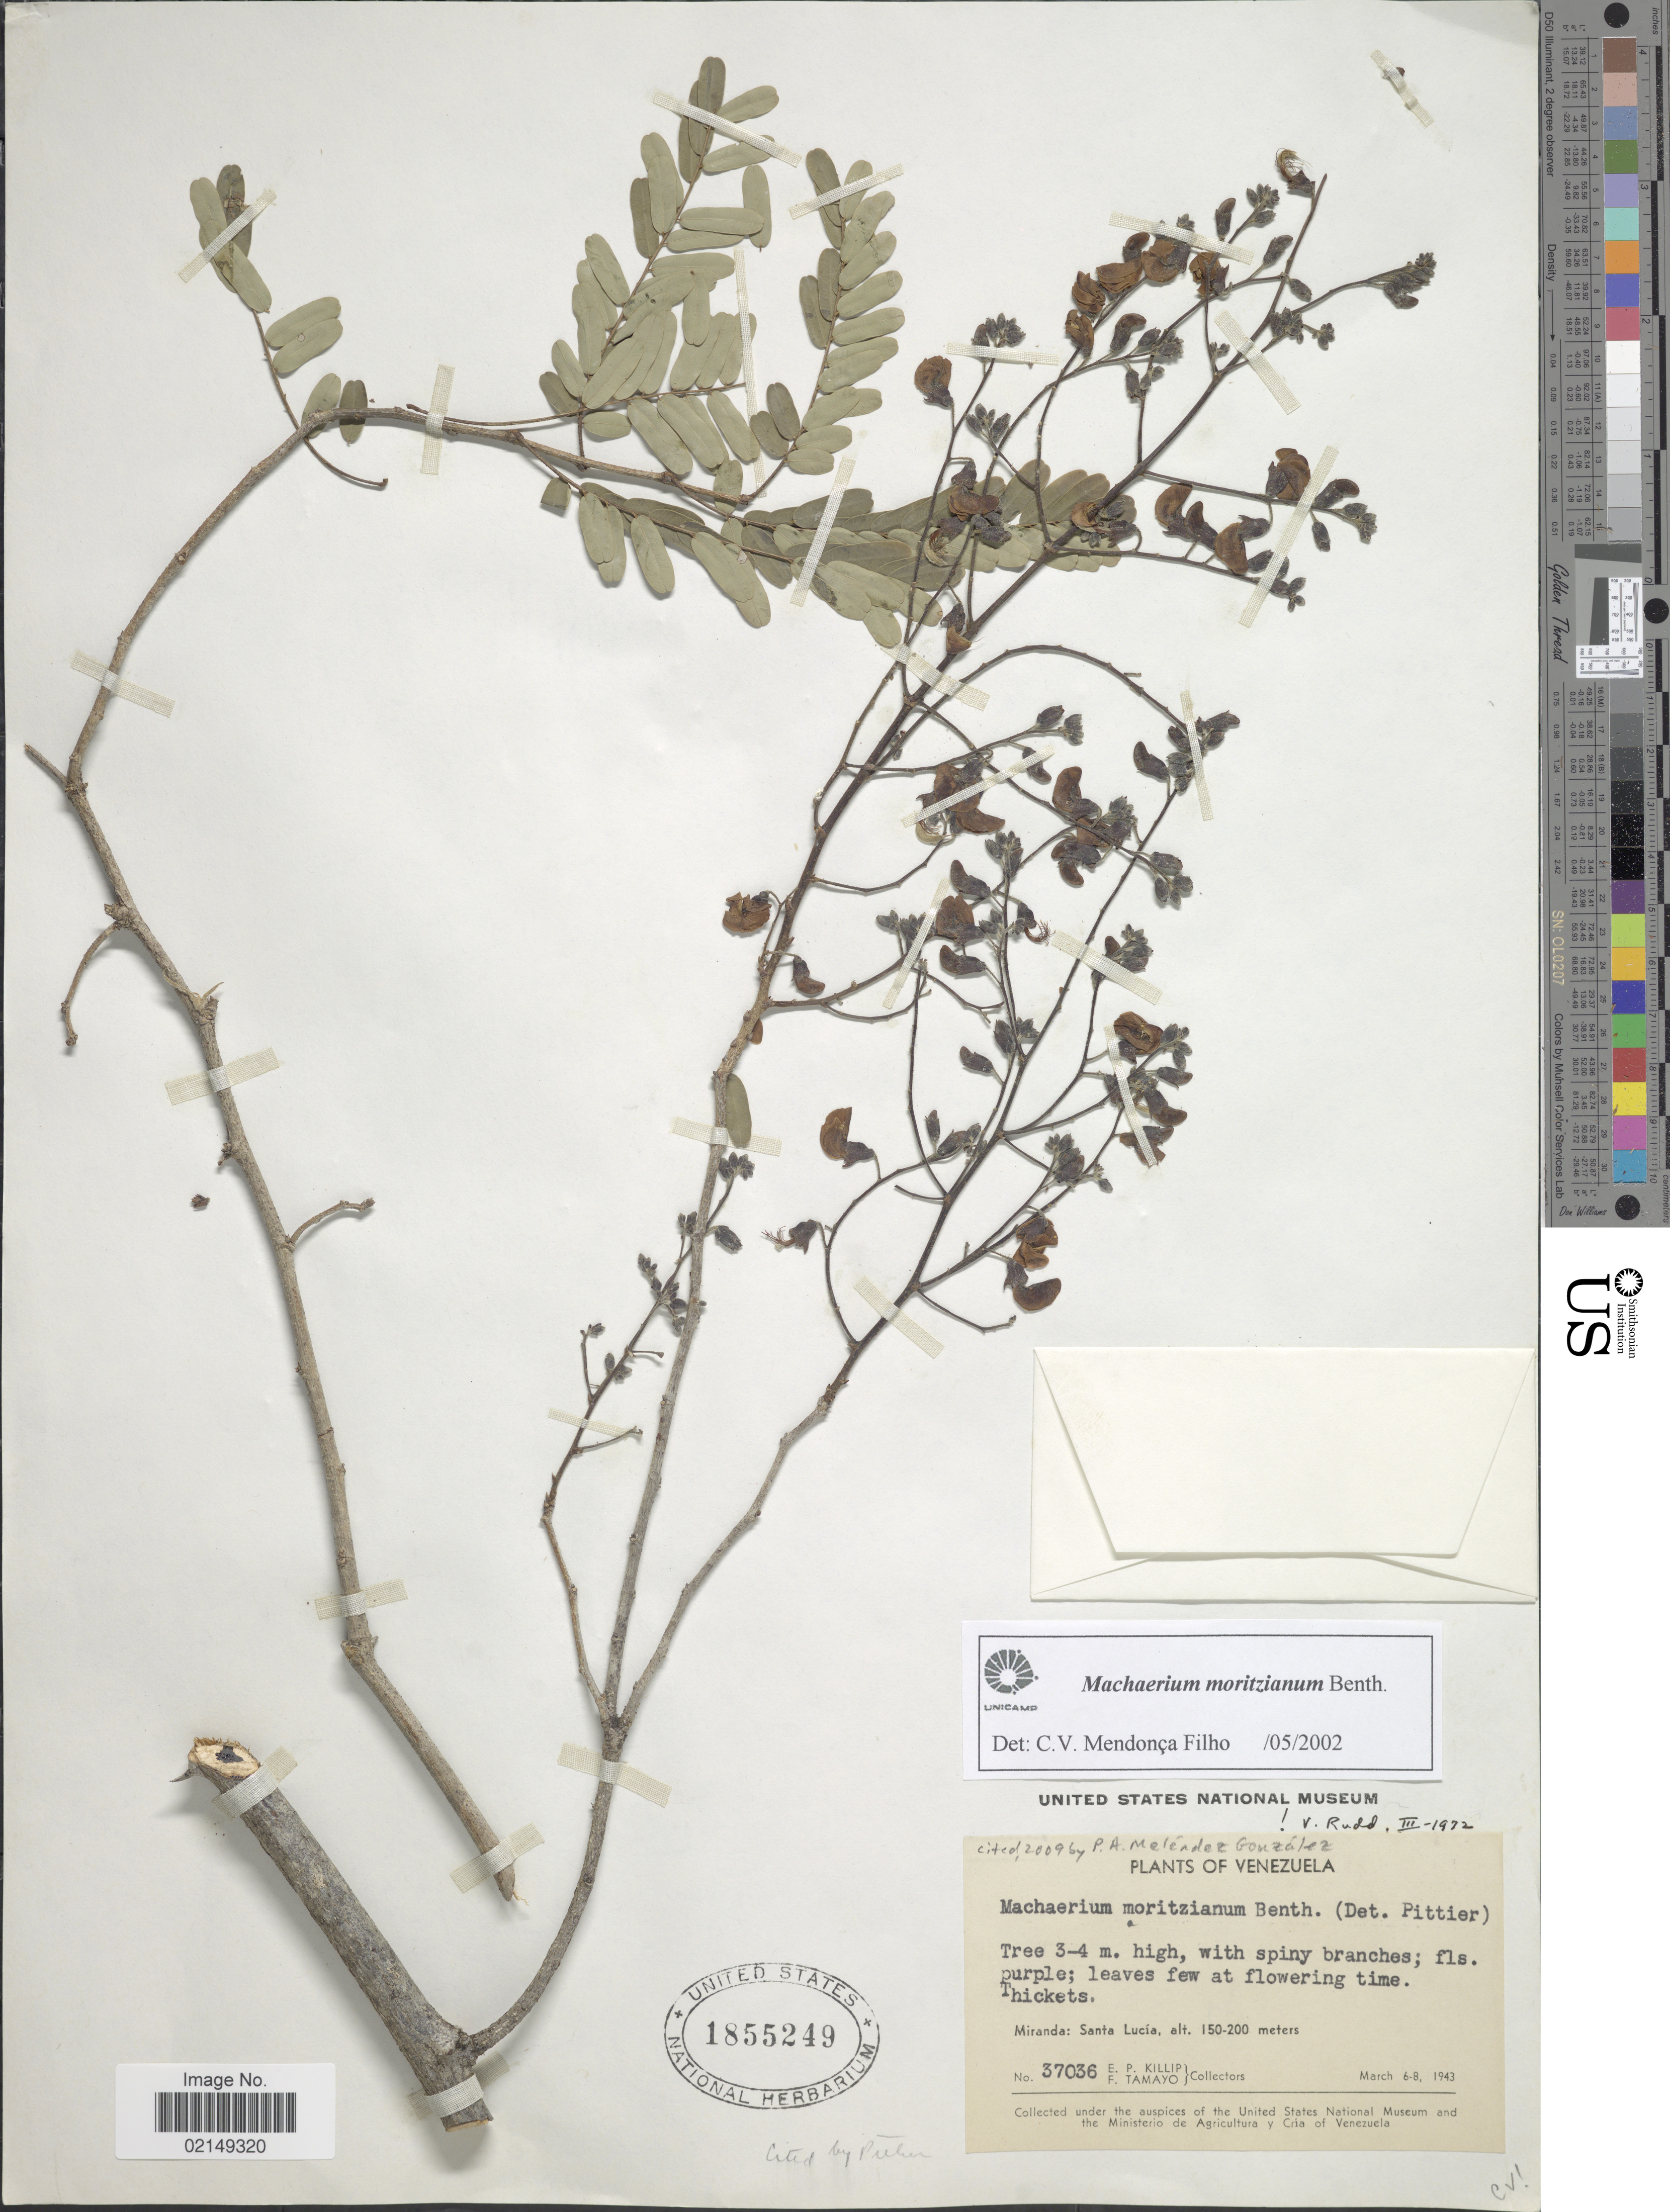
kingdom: Plantae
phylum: Tracheophyta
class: Magnoliopsida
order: Fabales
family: Fabaceae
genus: Machaerium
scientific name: Machaerium moritzianum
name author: Benth.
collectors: E. P. Killip & F. Tamayo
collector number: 37036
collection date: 1943-03-06/1943-03-08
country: Venezuela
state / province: Miranda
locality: Santa Lucia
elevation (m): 150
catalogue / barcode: US 1855249